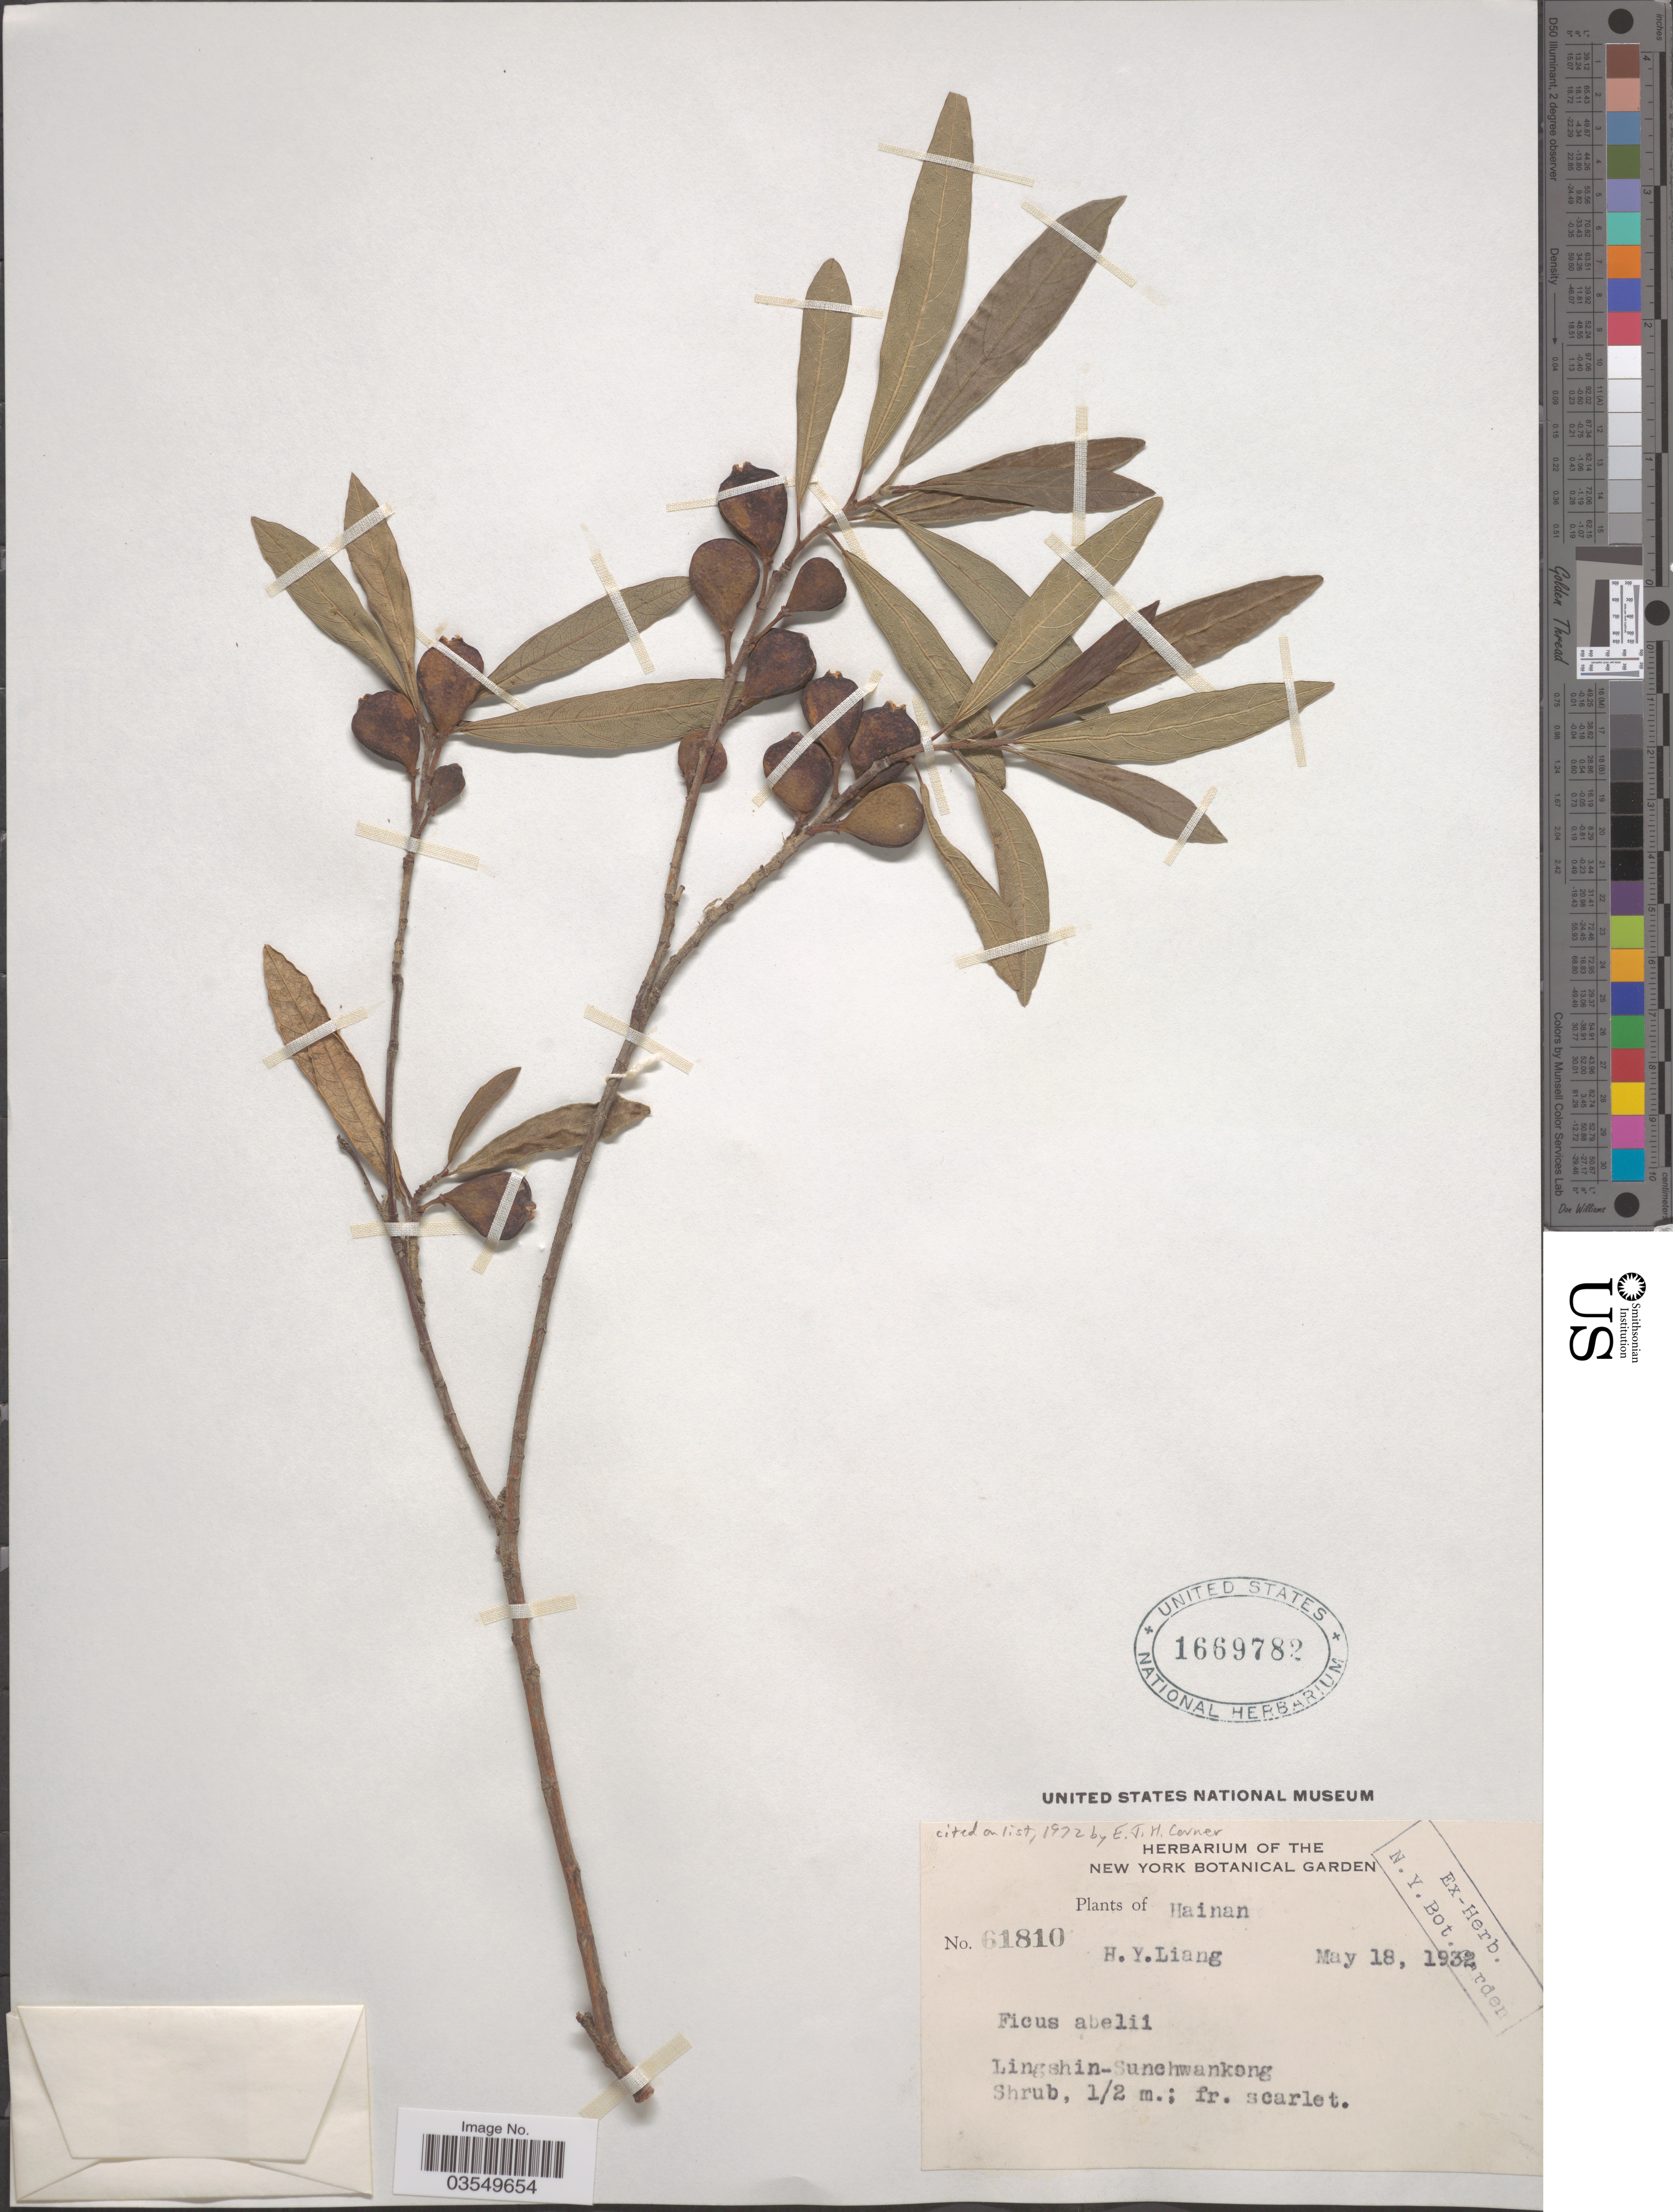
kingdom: Plantae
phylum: Tracheophyta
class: Magnoliopsida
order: Rosales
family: Moraceae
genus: Ficus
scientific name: Ficus abelii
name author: Miq.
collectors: H. Y. Liang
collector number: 61810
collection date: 1932-05-18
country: China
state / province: Hainan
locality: Lingshin-sunchwankong.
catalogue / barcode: US 1669782